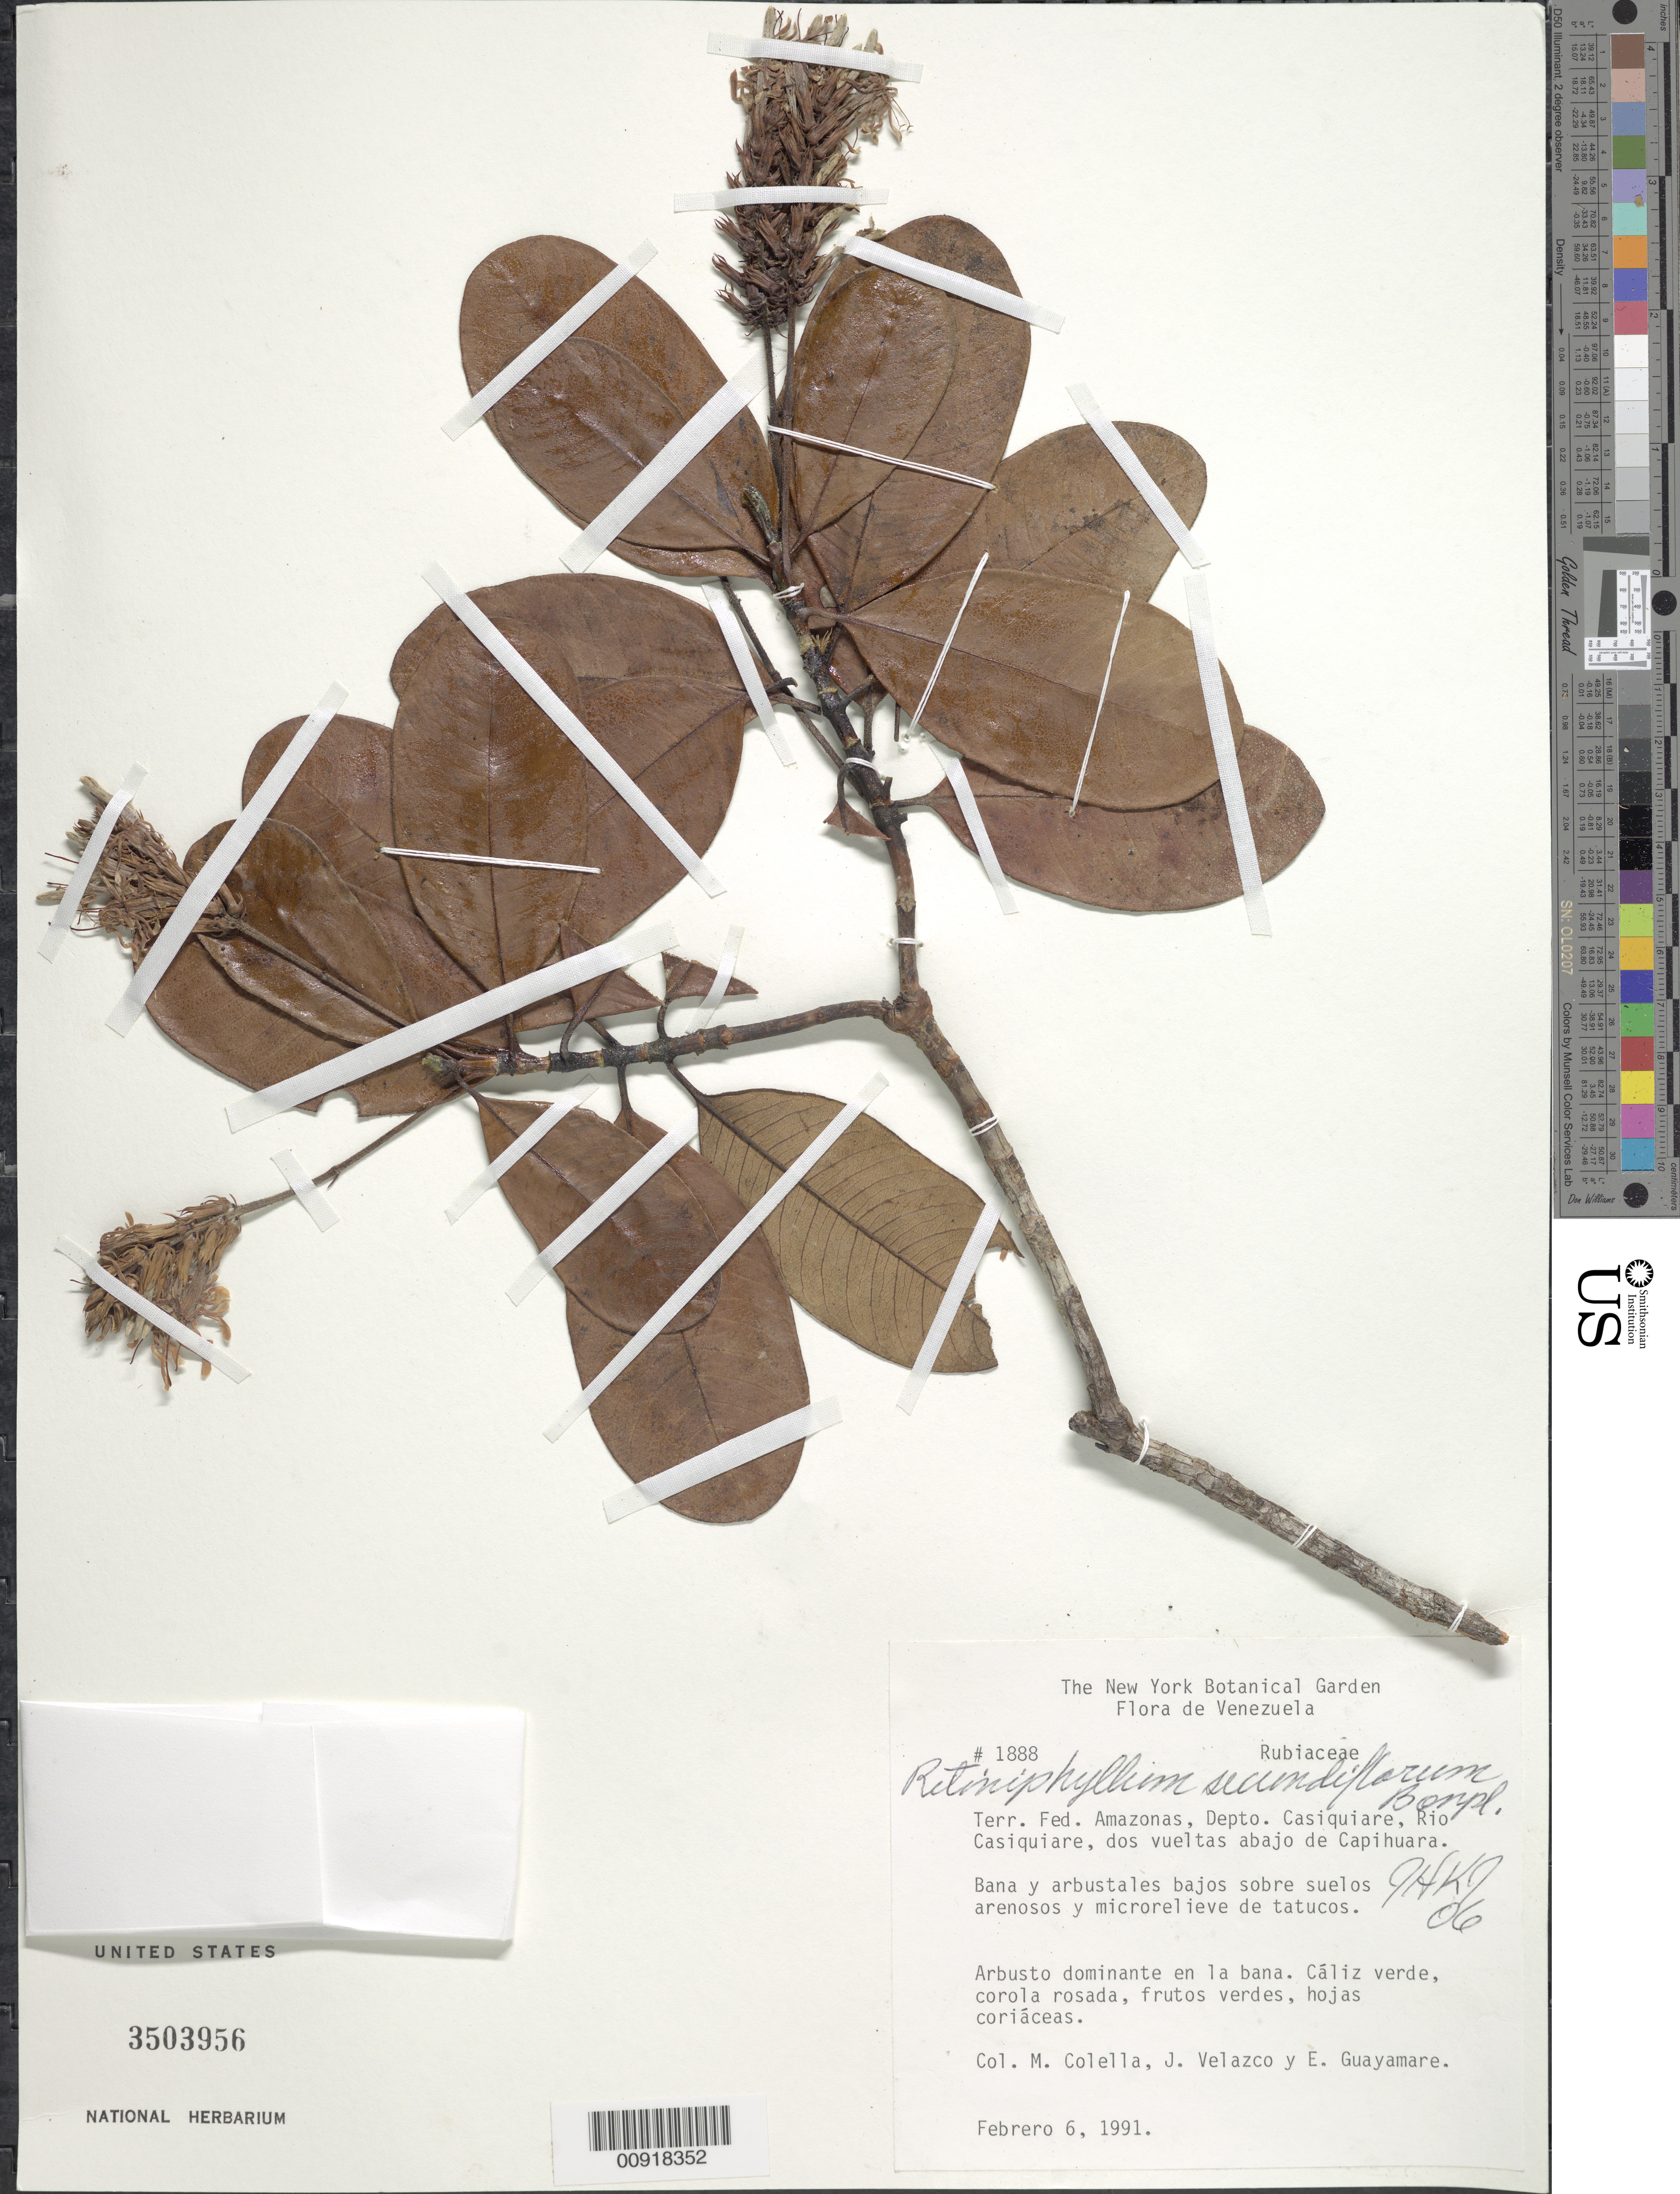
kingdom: Plantae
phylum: Tracheophyta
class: Magnoliopsida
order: Gentianales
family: Rubiaceae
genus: Retiniphyllum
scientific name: Retiniphyllum secundiflorum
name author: Bonpl.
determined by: Kirkbride, J. H.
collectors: M. Colella, J. Velazco & E. Guayamare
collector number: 1888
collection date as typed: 6-Feb-91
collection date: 1991-02-06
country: Venezuela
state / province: Amazonas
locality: Dpto. Casiquiare, Río Casiquiare, dos vueltas abajo de Capihuara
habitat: Bana y arbustales bajos sobre suelos arenosos y microrelieve de tatucos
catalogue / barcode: US 3503956